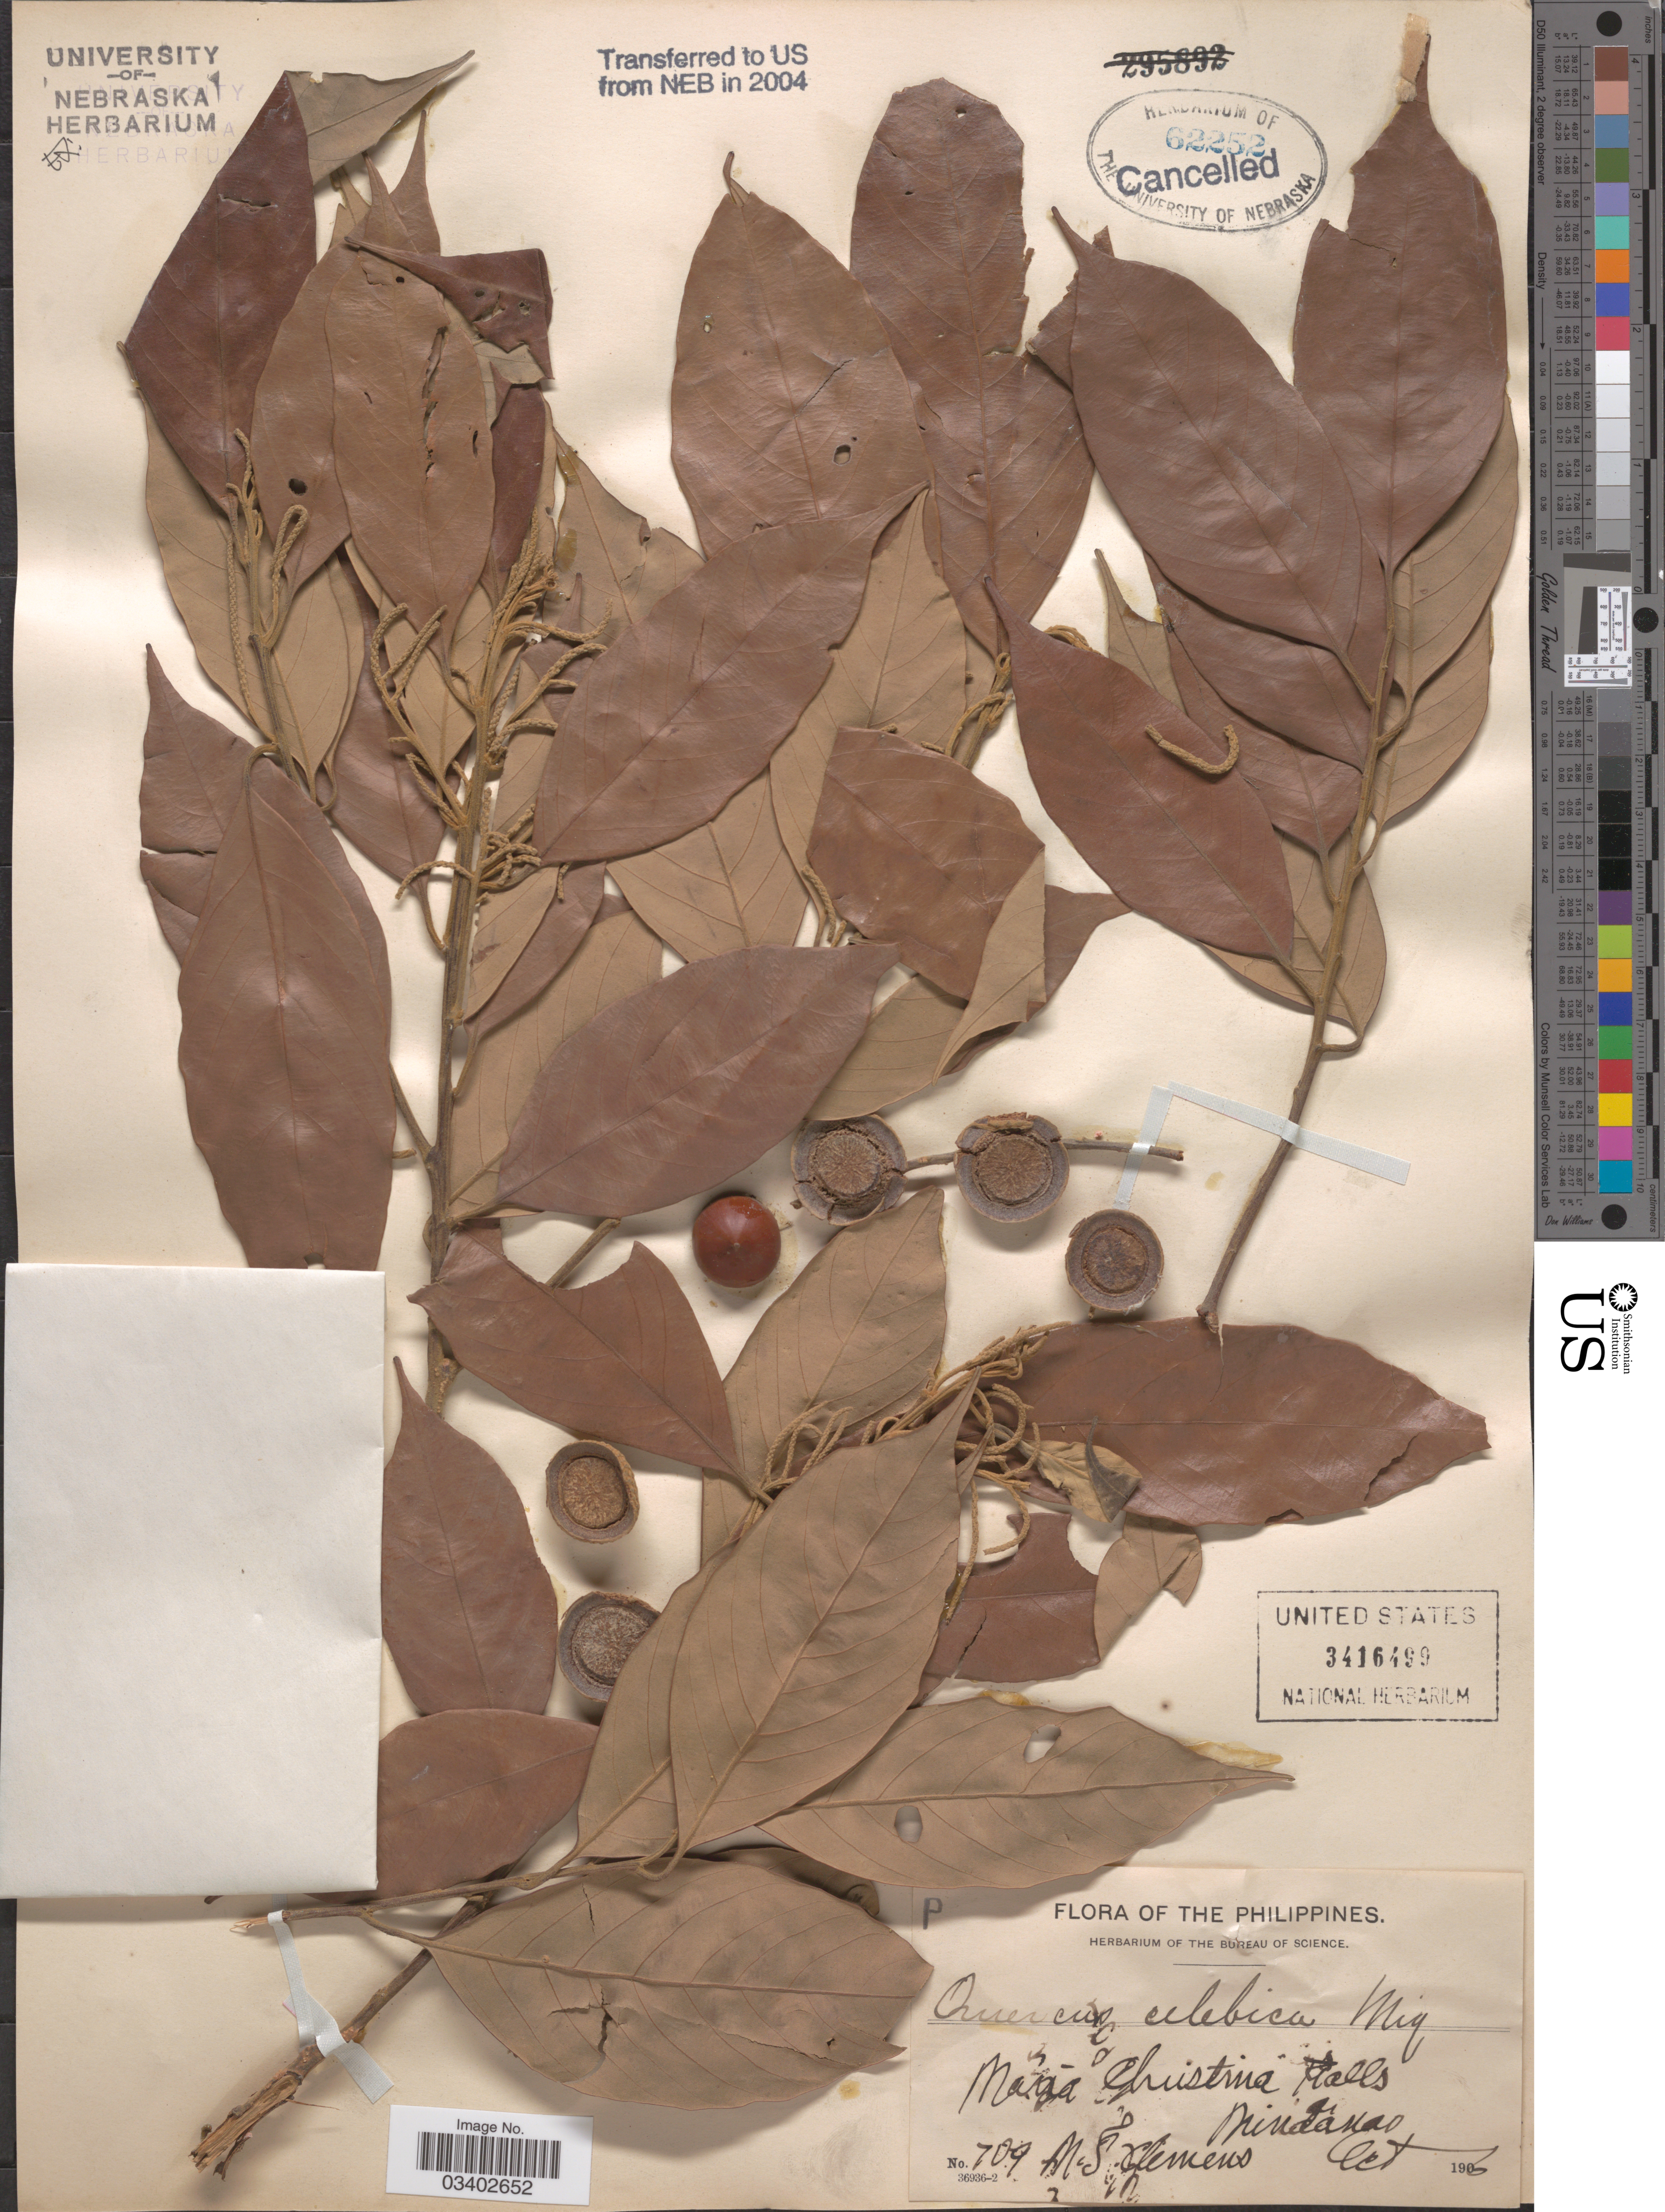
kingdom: Plantae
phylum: Tracheophyta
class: Magnoliopsida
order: Fagales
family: Fagaceae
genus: Lithocarpus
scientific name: Lithocarpus celebicus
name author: (Miq.) Rehder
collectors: M. S. Clemens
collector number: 709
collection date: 1906-10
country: Philippines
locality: Maria Christina Falls. Mindanao.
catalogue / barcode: US 3416499